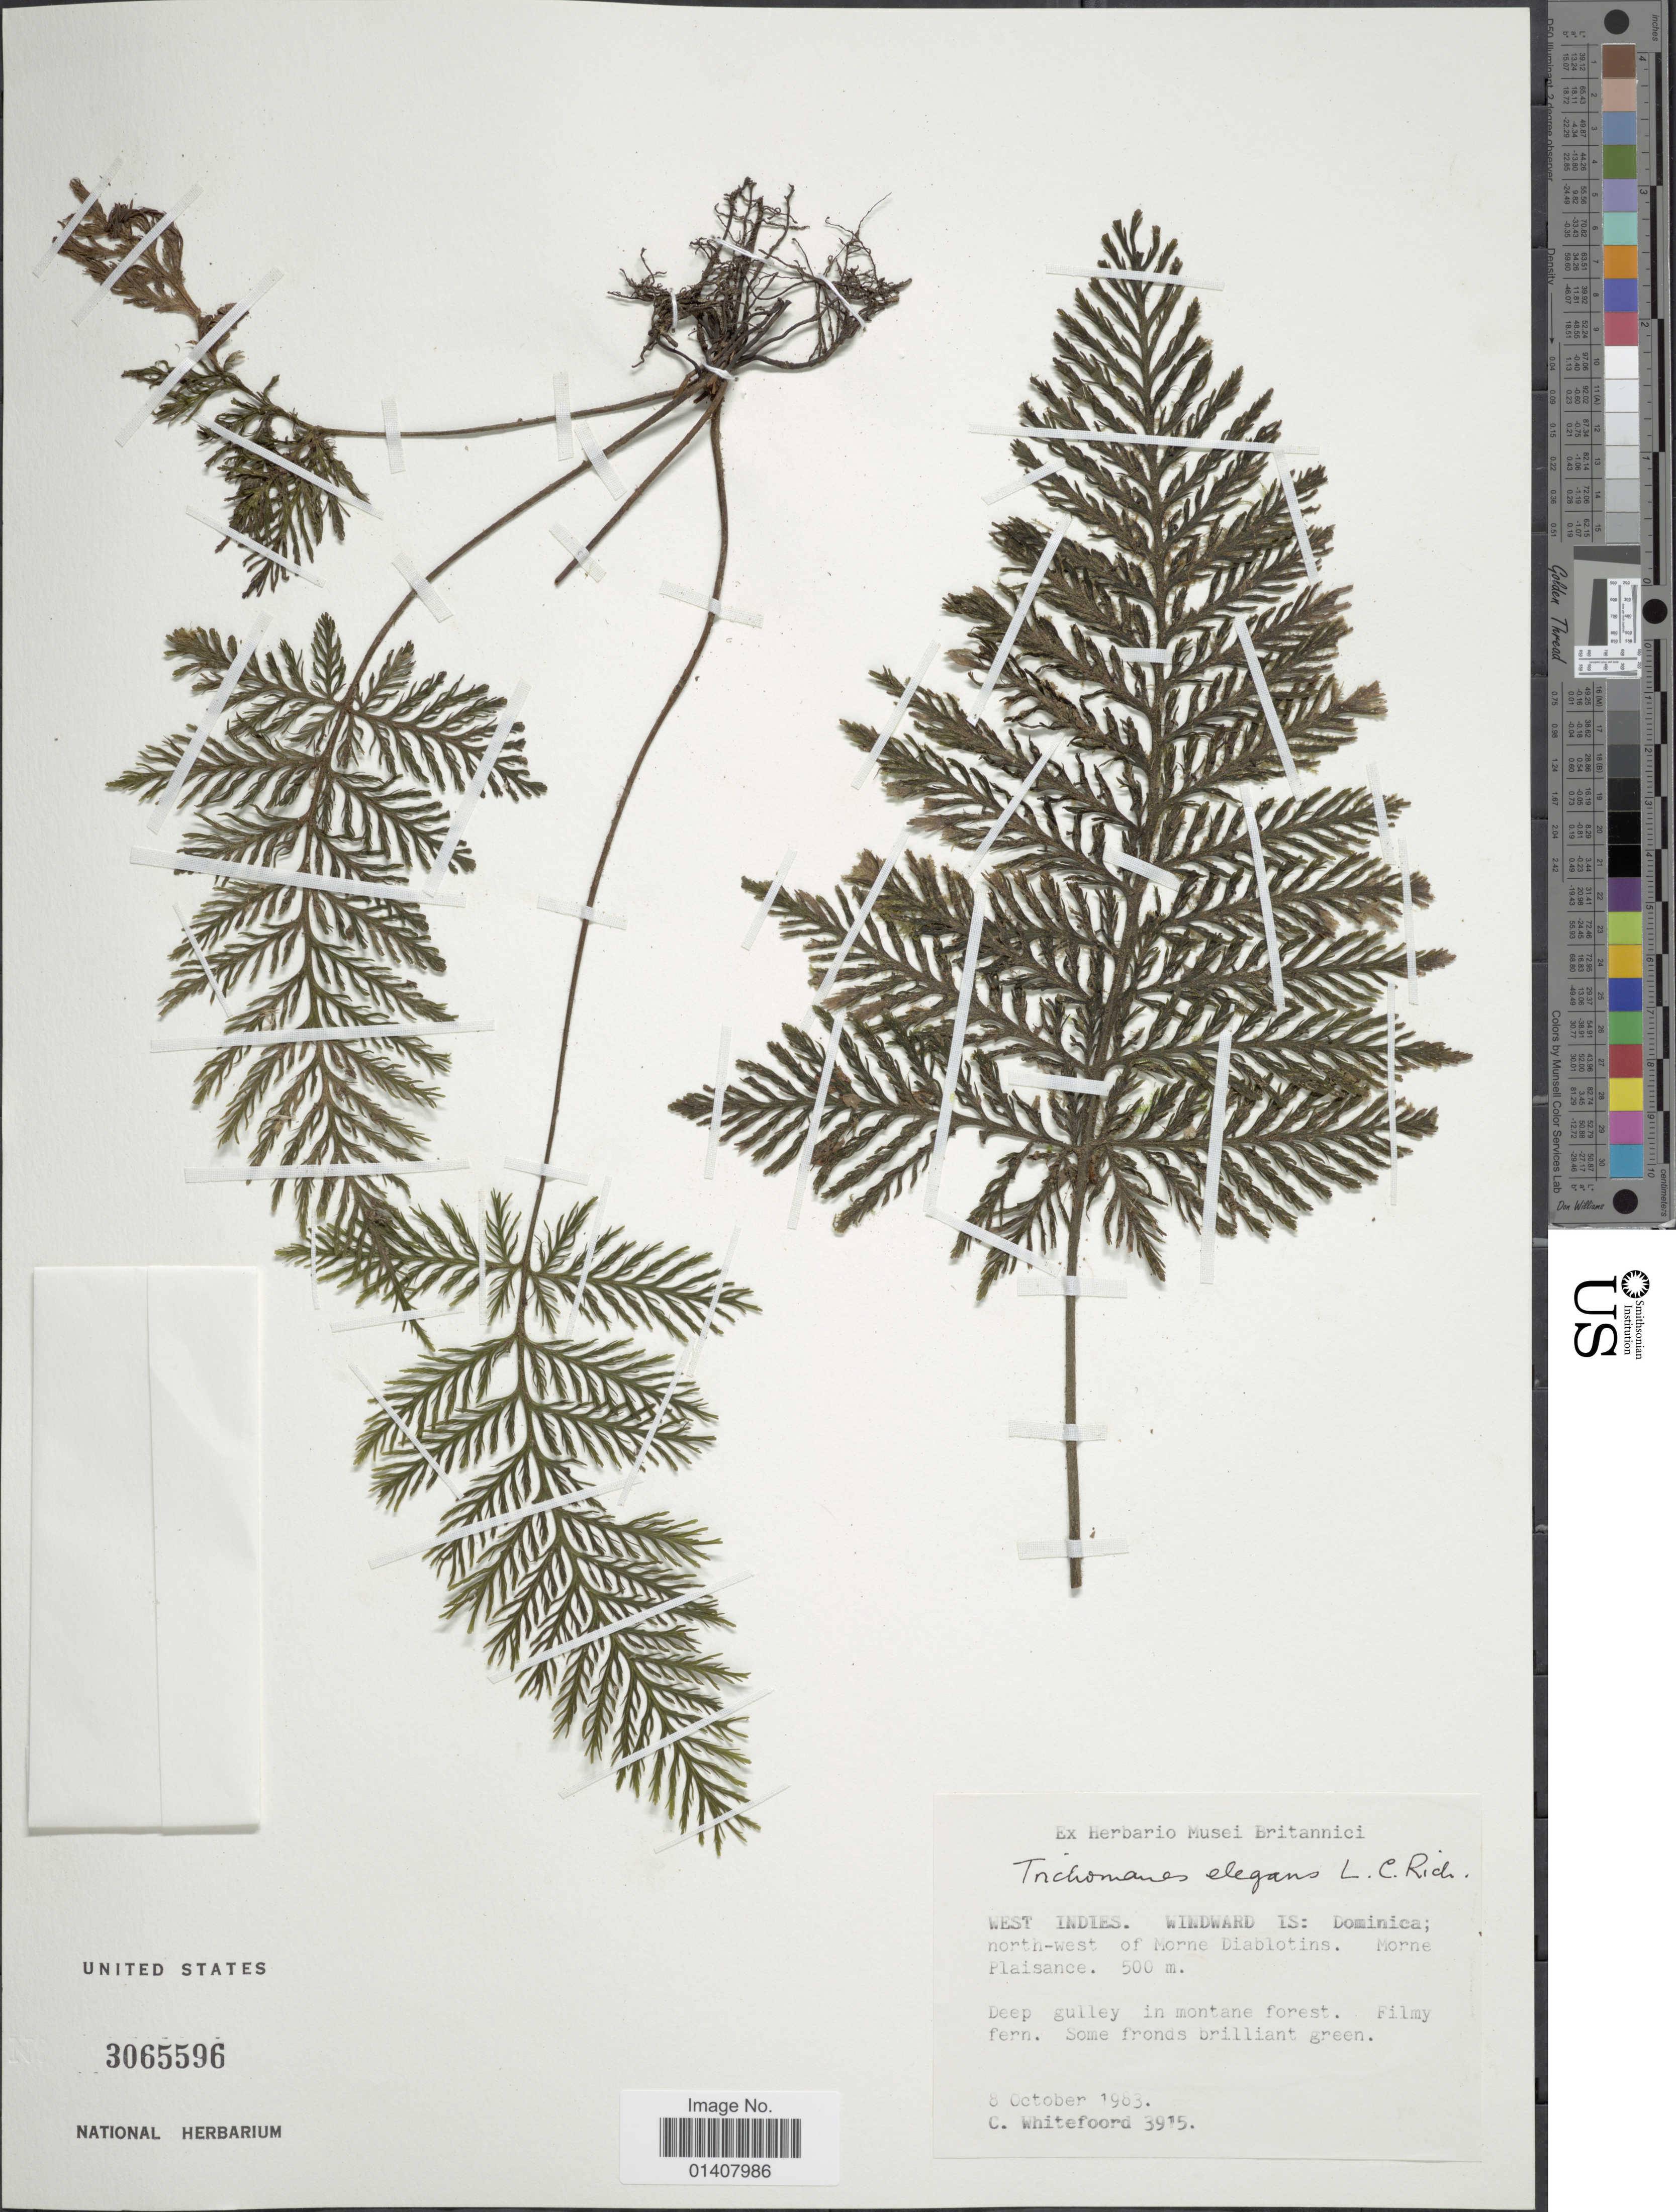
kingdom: Plantae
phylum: Tracheophyta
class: Polypodiopsida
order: Hymenophyllales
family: Hymenophyllaceae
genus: Trichomanes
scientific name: Trichomanes elegans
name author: Rich.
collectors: C. Whitefoord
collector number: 3915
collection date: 1983-10-08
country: St. Christopher-Nevis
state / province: Saint James Windward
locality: West Indies, Windward Is: Dominica, north-west of Morne Diablotins, Morne Plaisance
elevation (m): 500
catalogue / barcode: US 3065596